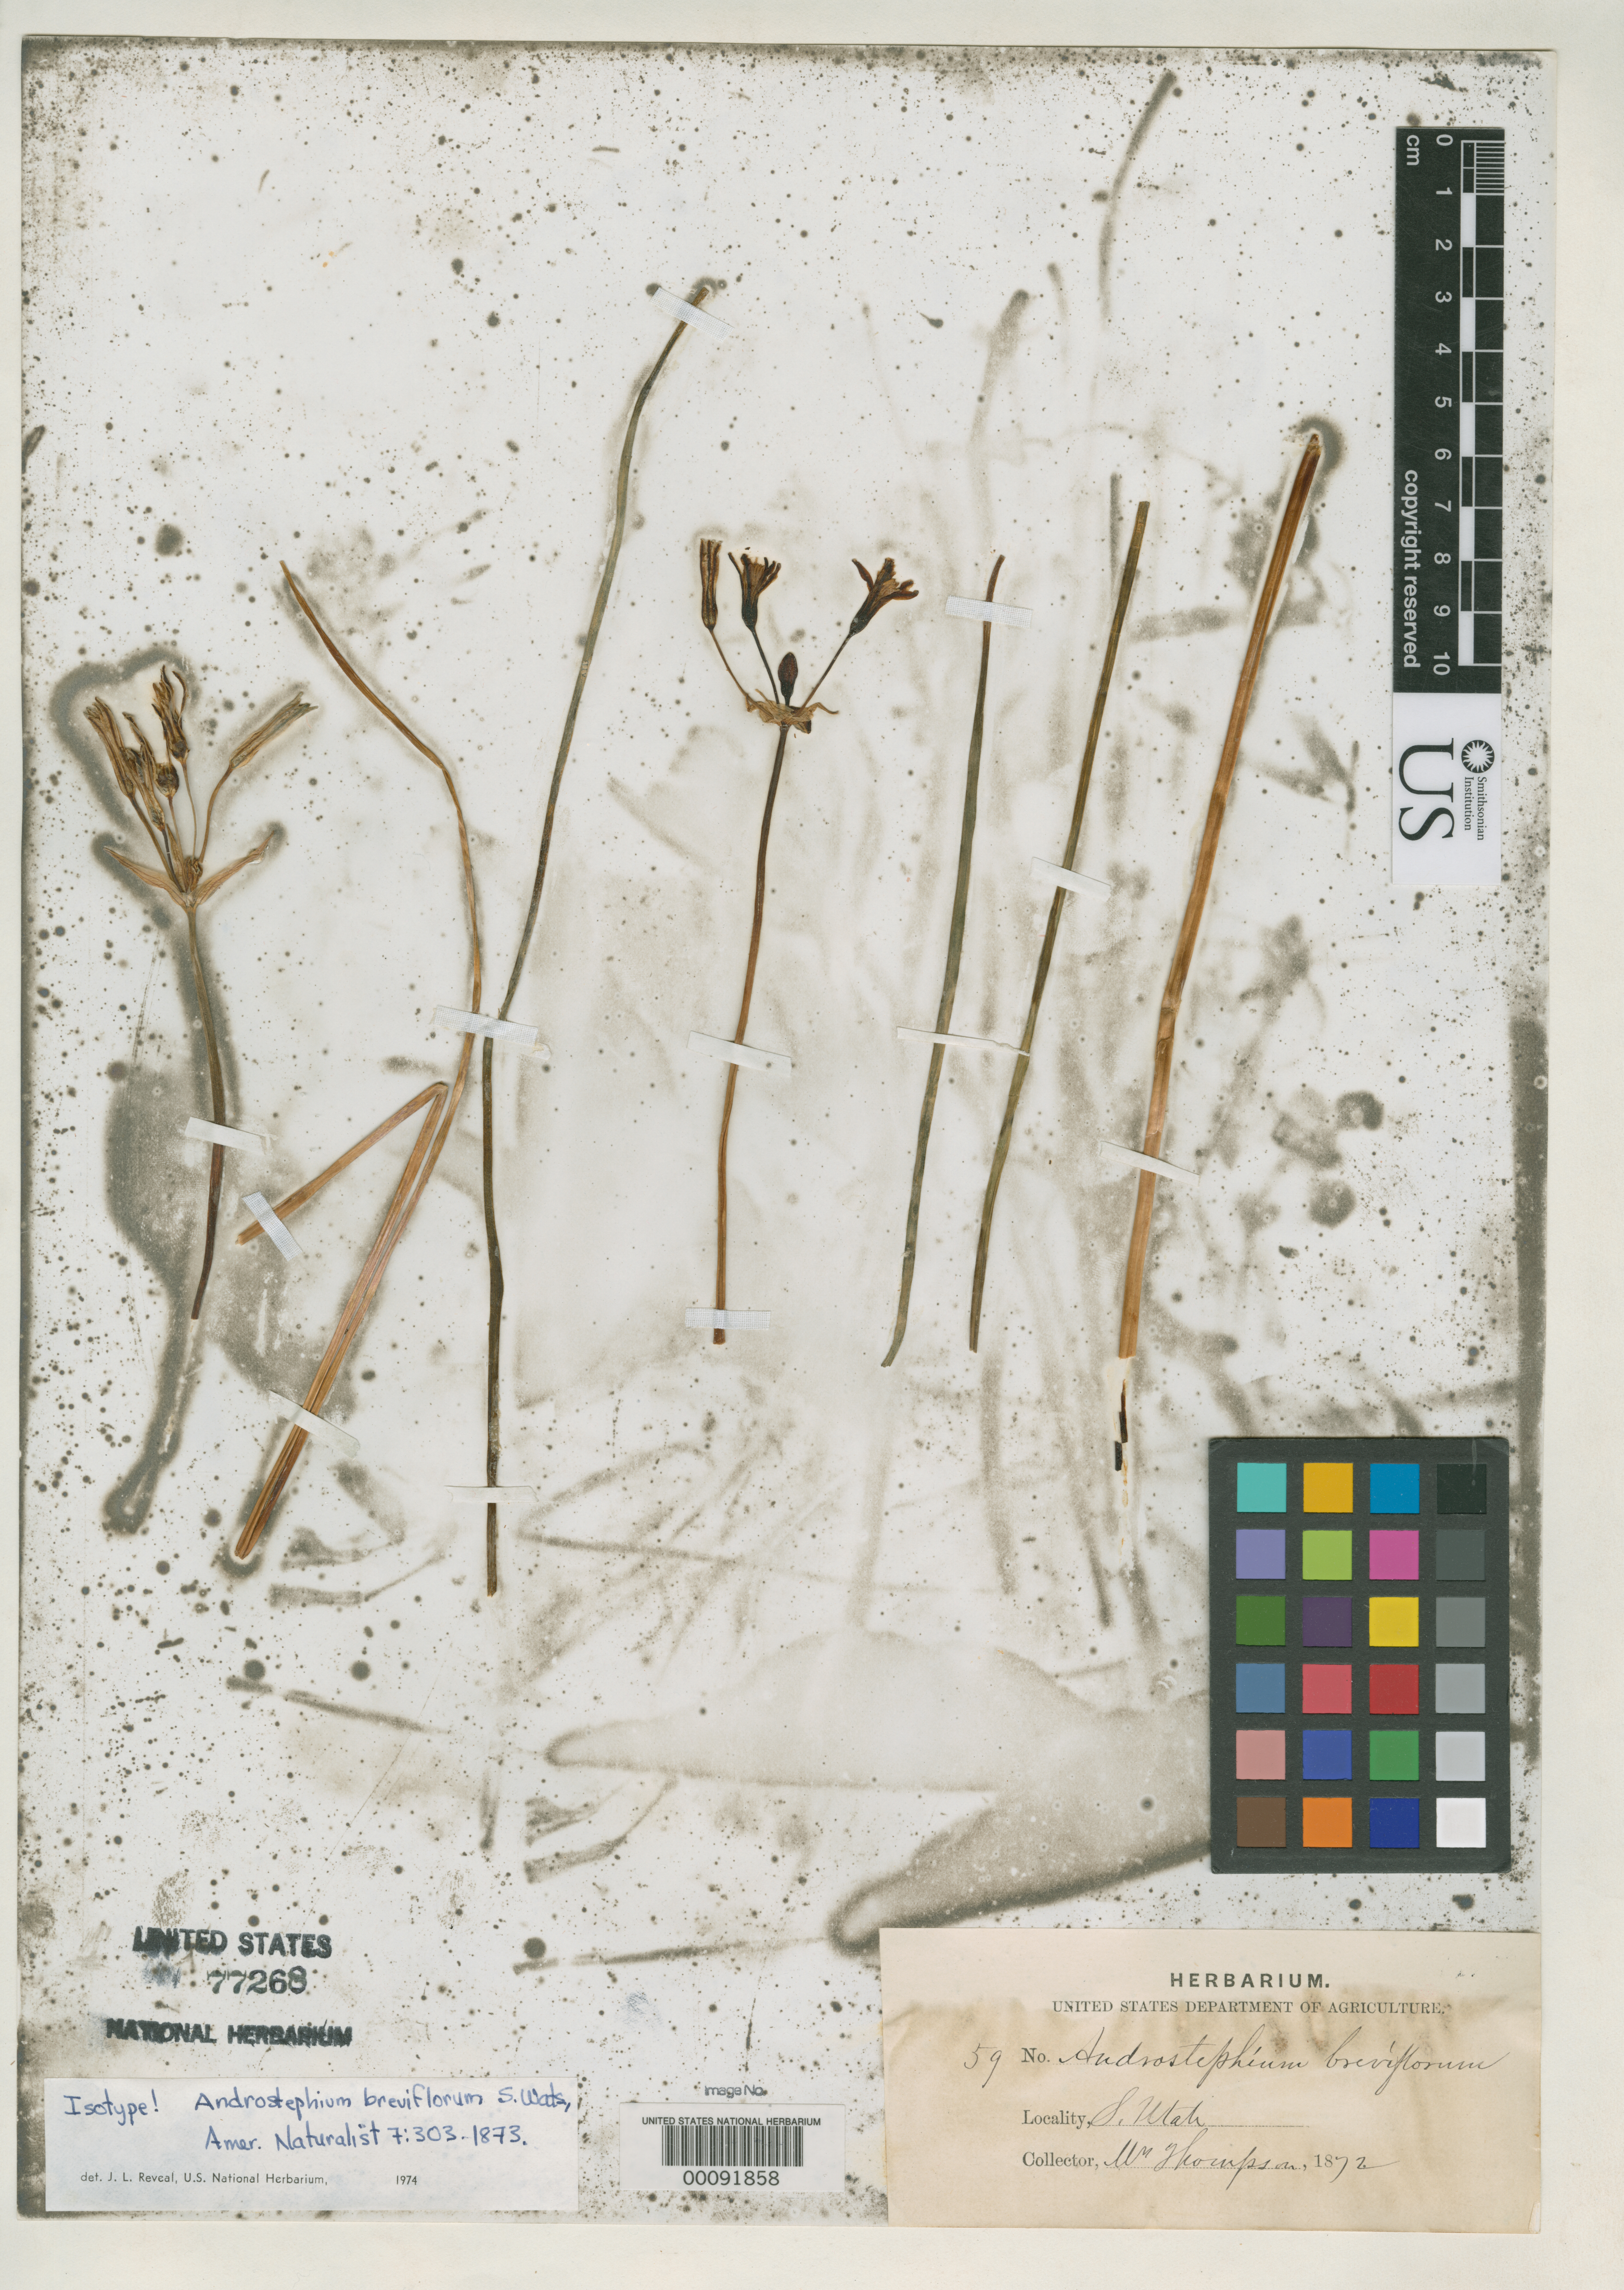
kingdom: Plantae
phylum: Tracheophyta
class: Liliopsida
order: Asparagales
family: Asparagaceae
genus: Androstephium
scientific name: Androstephium breviflorum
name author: S. Watson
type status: Isotype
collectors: Thompson, --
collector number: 59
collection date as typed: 1872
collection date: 1872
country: United States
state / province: Utah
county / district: Kane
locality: Near Kanab.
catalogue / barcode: US 77268